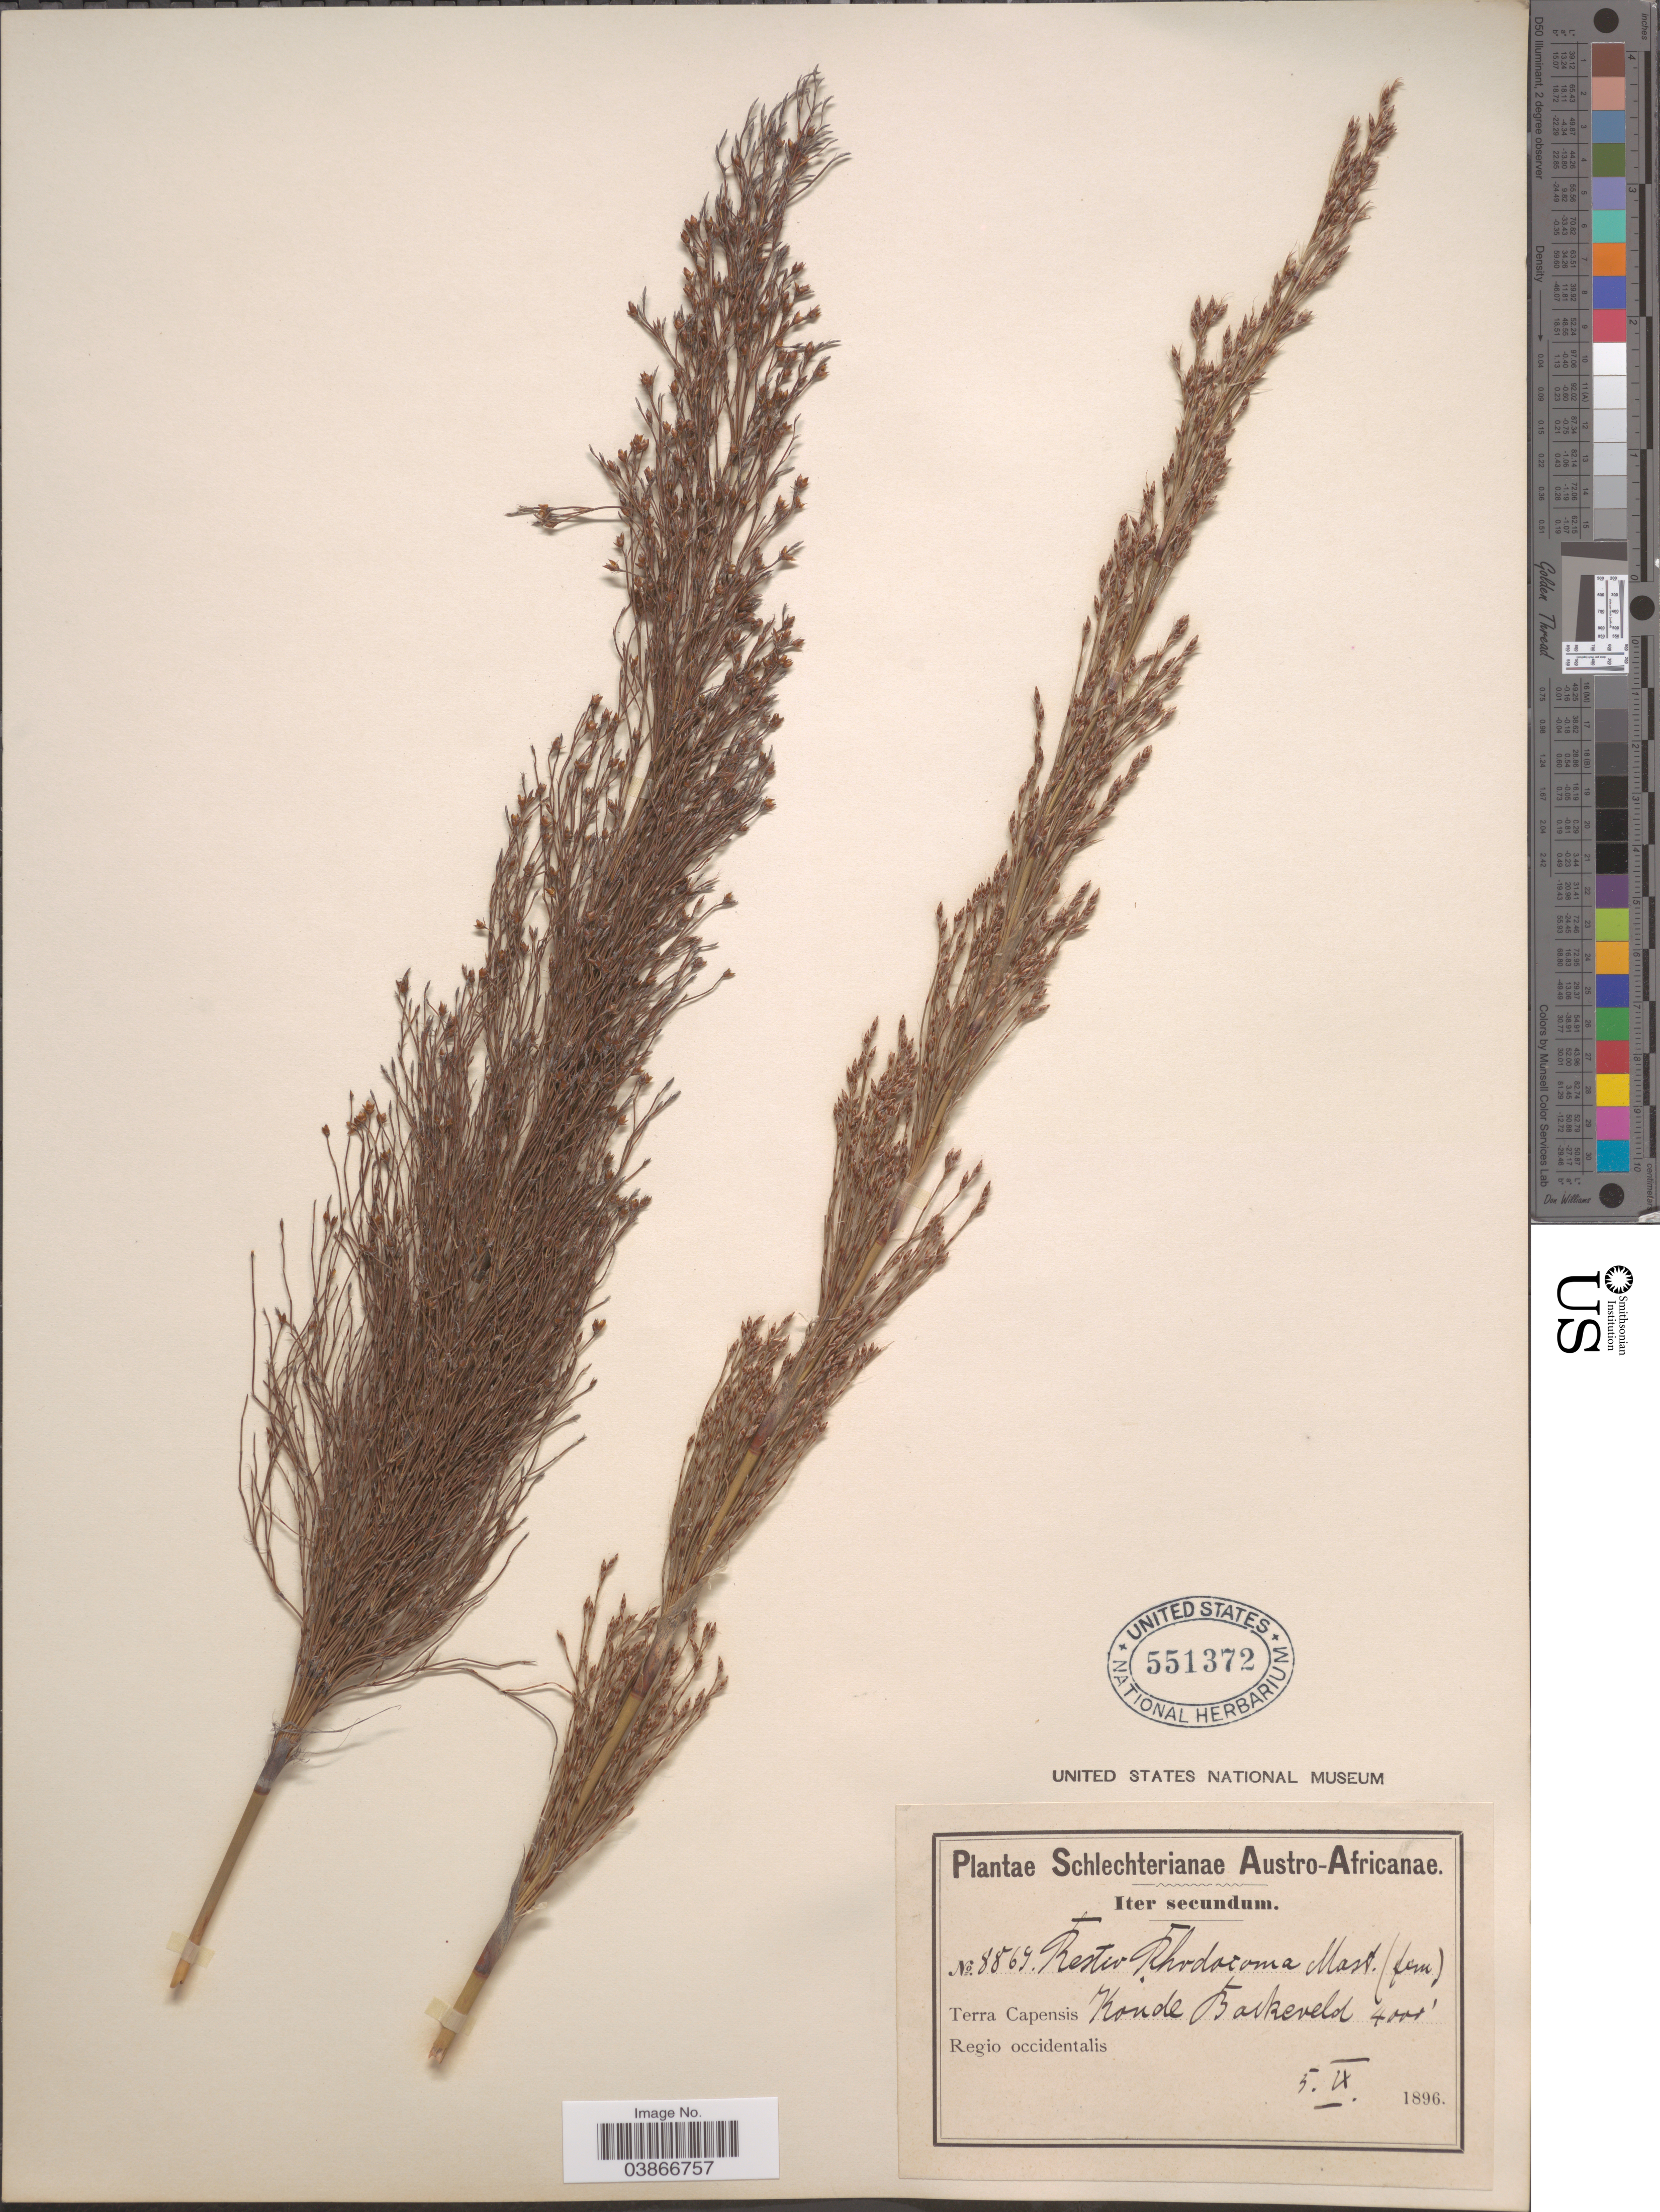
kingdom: Plantae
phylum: Tracheophyta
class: Liliopsida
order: Poales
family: Restionaceae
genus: Rhodocoma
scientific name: Rhodocoma capensis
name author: Nees ex Steud.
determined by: Strong, Mark T., (BOT), Smithsonian Institution - National Museum of Natural History (UNITED STATES)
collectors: Schlechter, --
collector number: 8869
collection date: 1896-09-05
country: South Africa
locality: Austro-Africanæ. Terra Capensis Koude Bockeveld. Regio occidentalis.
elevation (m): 1219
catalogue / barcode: US 551372